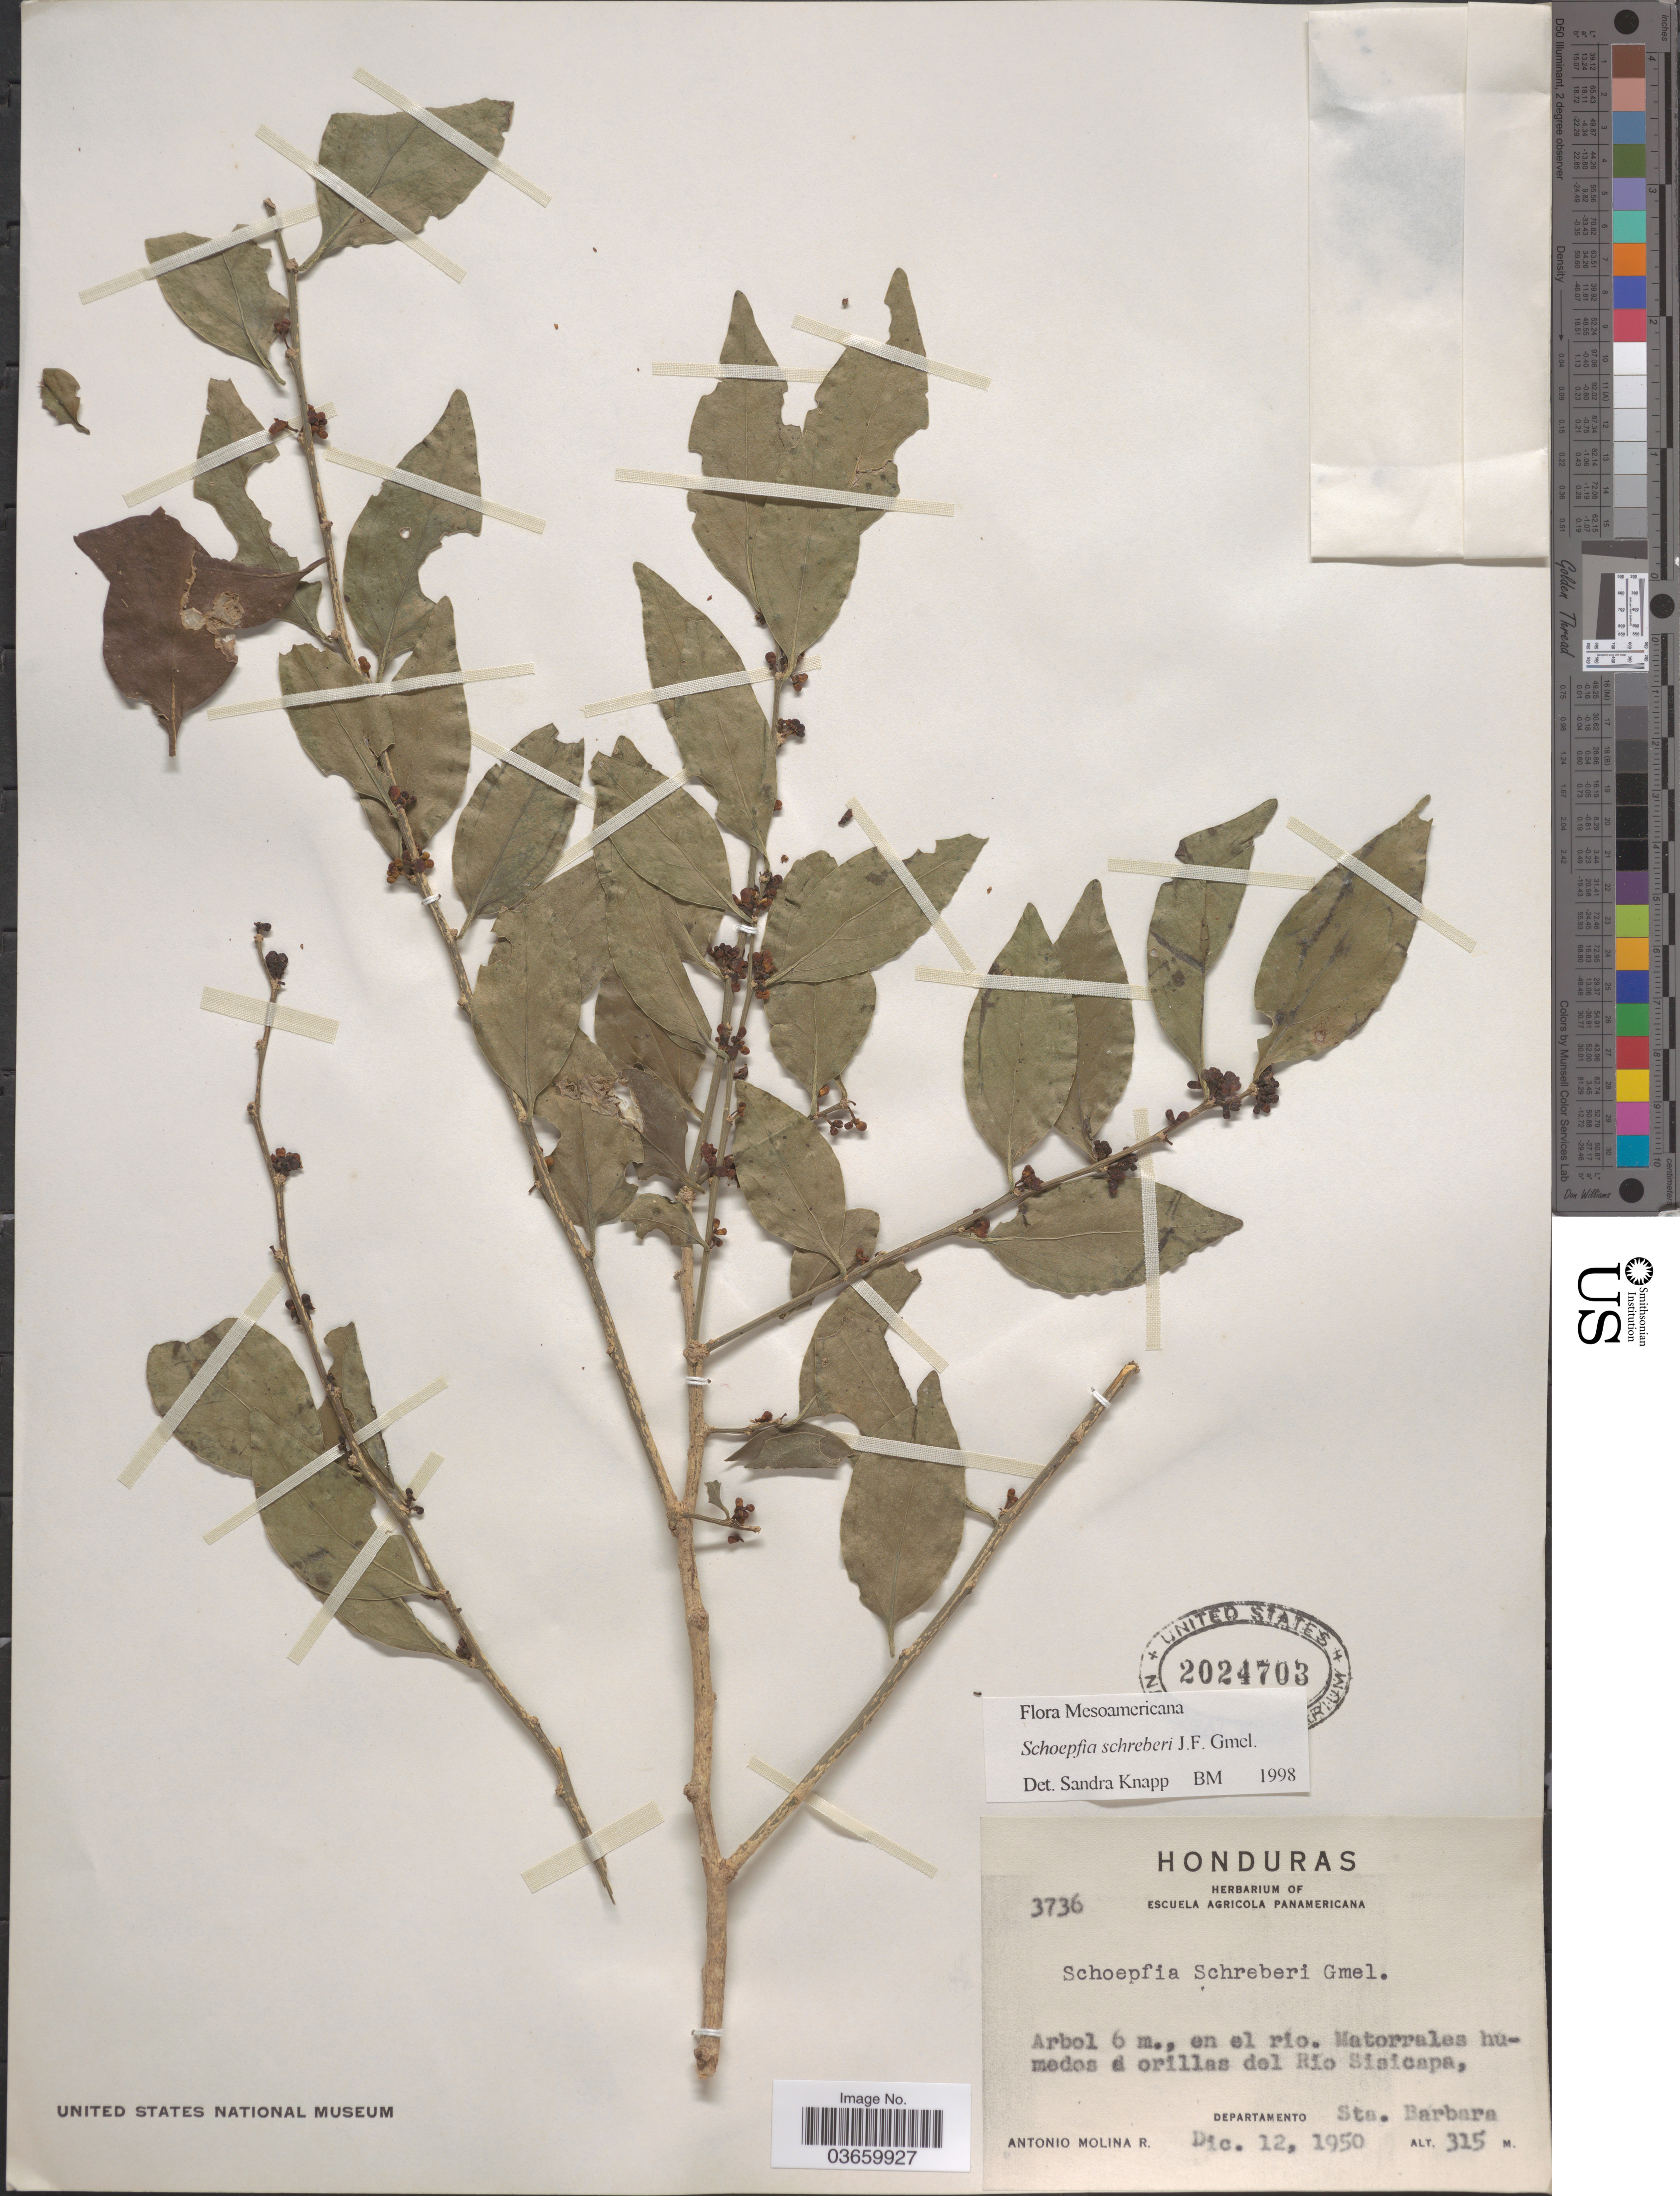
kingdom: Plantae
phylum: Tracheophyta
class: Magnoliopsida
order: Santalales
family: Schoepfiaceae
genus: Schoepfia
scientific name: Schoepfia schreberi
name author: J.F. Gmel.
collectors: A. Molina R.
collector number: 3736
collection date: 1950-12-12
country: Honduras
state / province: Santa Bárbara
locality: Matorrales humedos a orillas del Rio Sisicapa, Departamento Sta. Barbara.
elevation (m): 315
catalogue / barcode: US 2024703